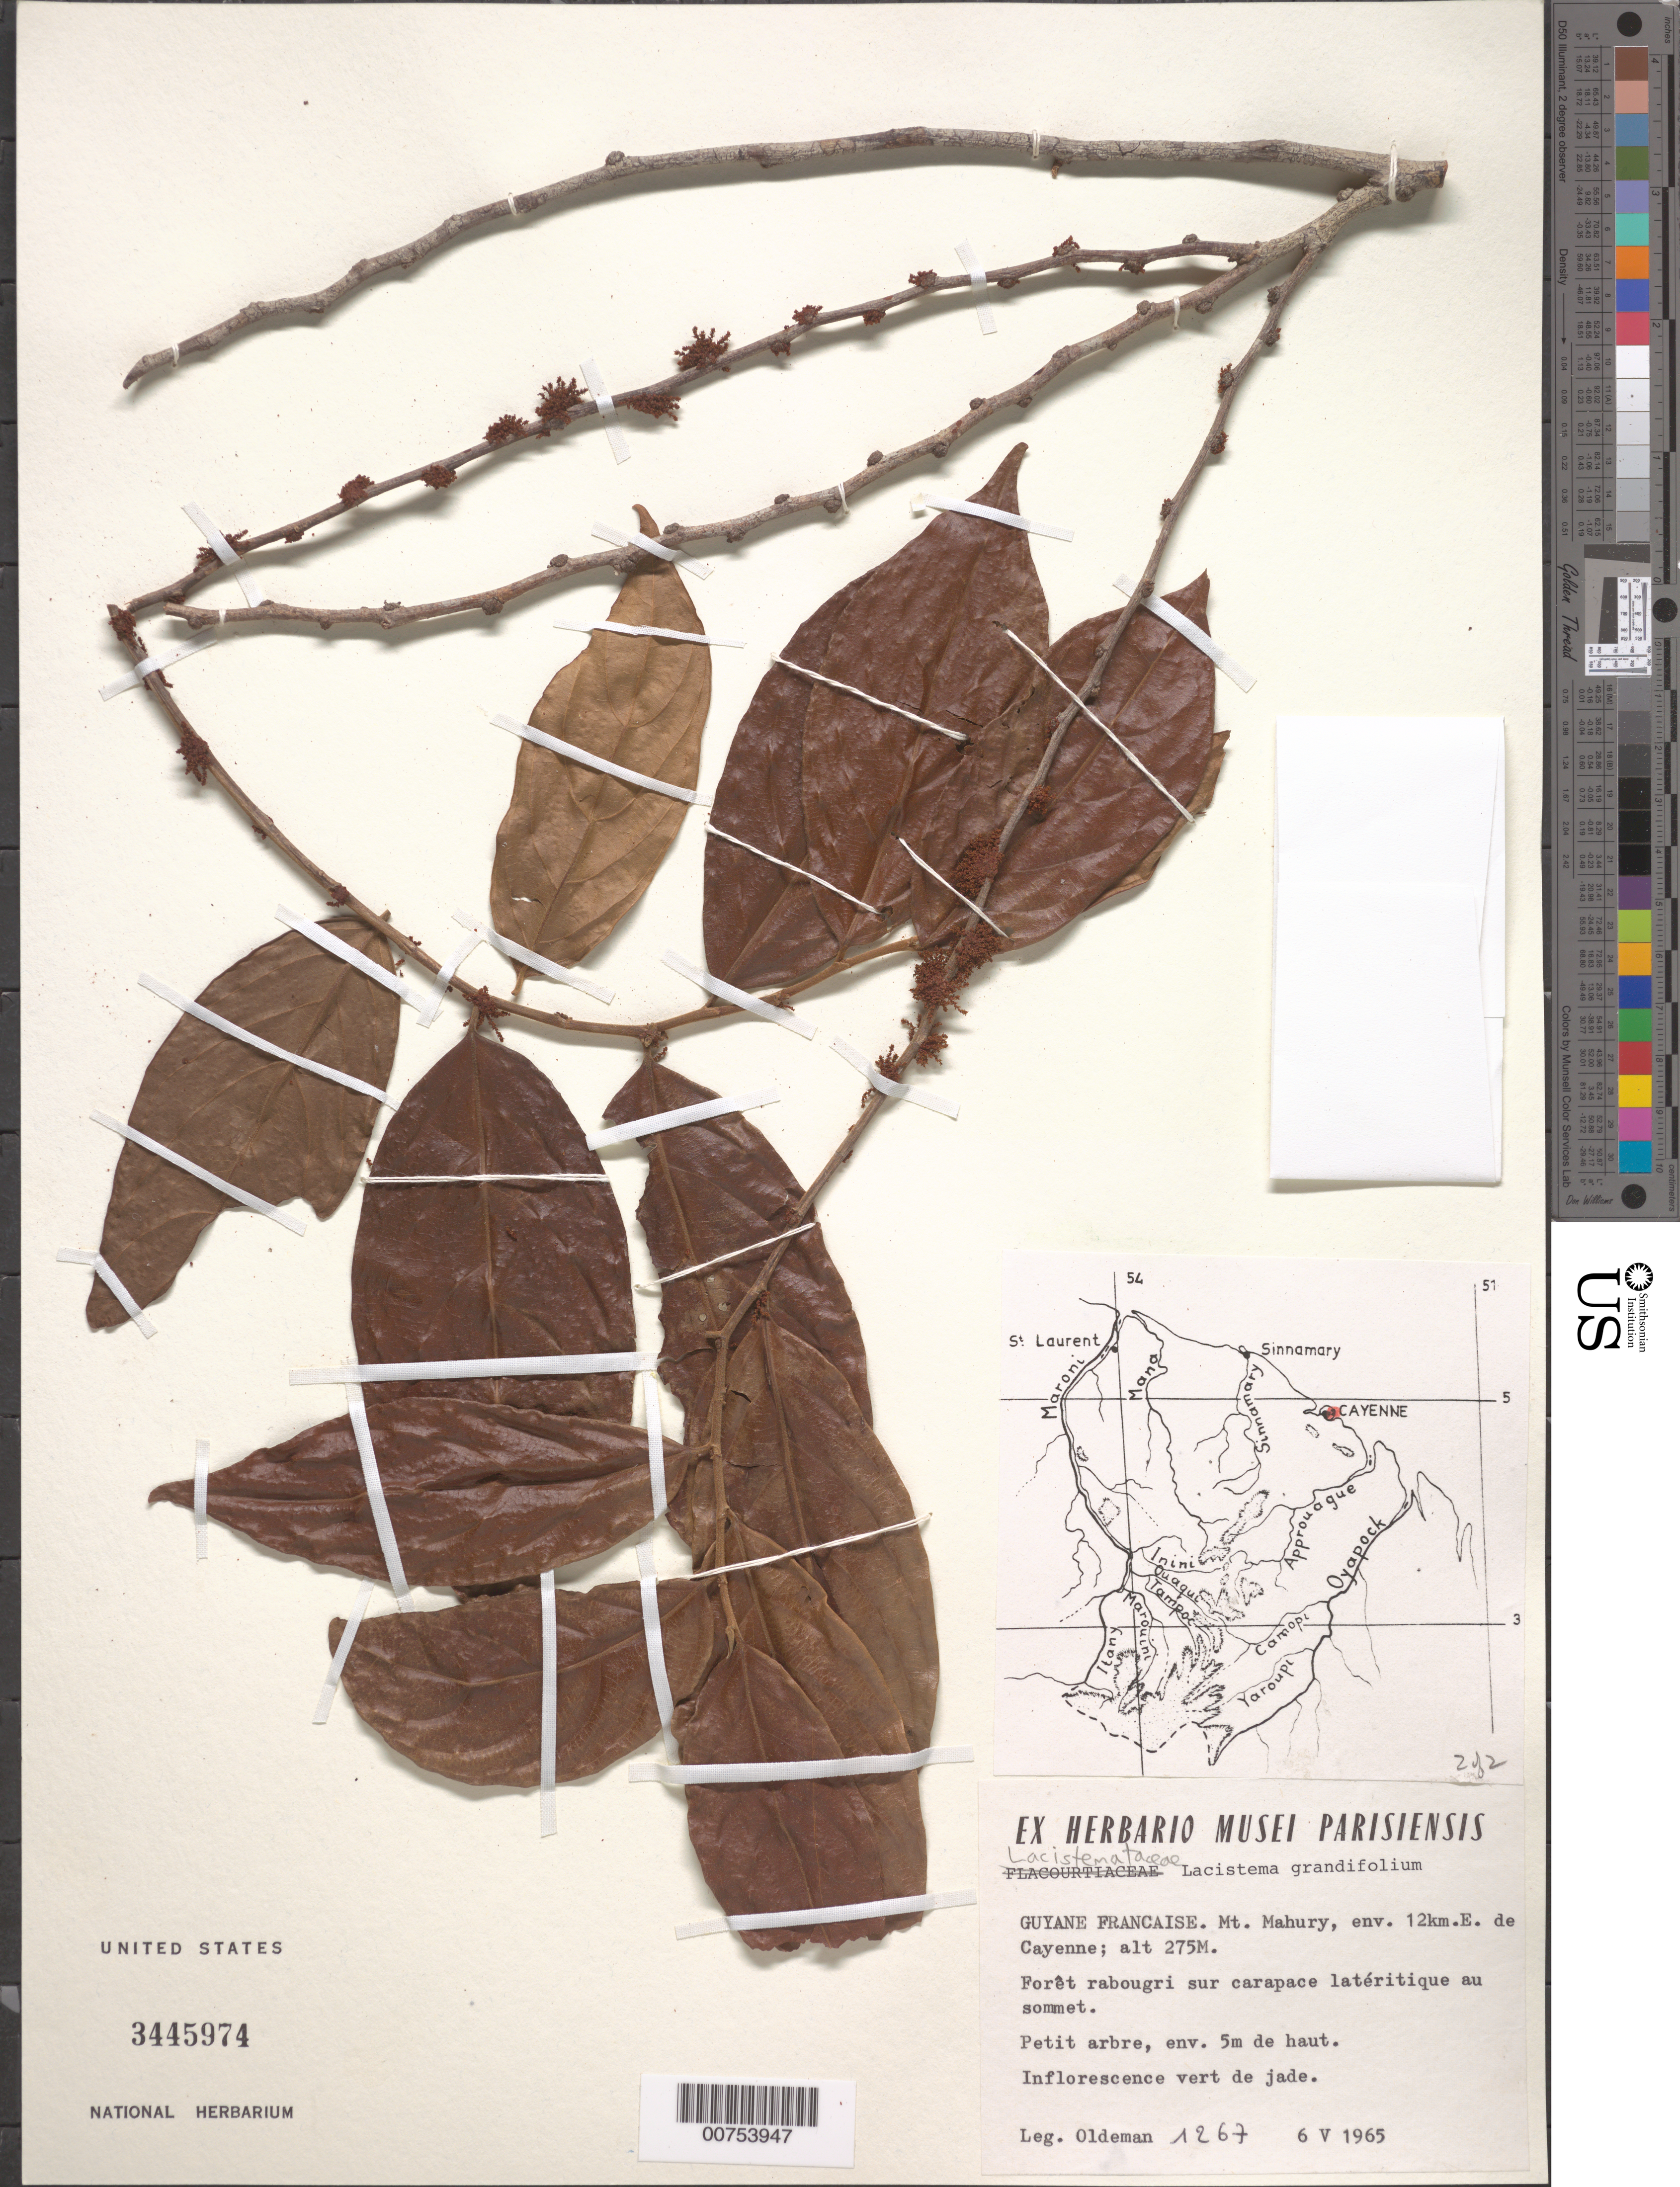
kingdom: Plantae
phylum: Tracheophyta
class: Magnoliopsida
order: Malpighiales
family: Lacistemataceae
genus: Lacistema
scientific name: Lacistema grandifolium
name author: Schnizl.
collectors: -- Oldeman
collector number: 1267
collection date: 1965-05-06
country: French Guiana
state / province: Cayenne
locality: Mt. Mahury, env. 12km. E. de Cayenne.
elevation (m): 275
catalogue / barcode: US 3445974